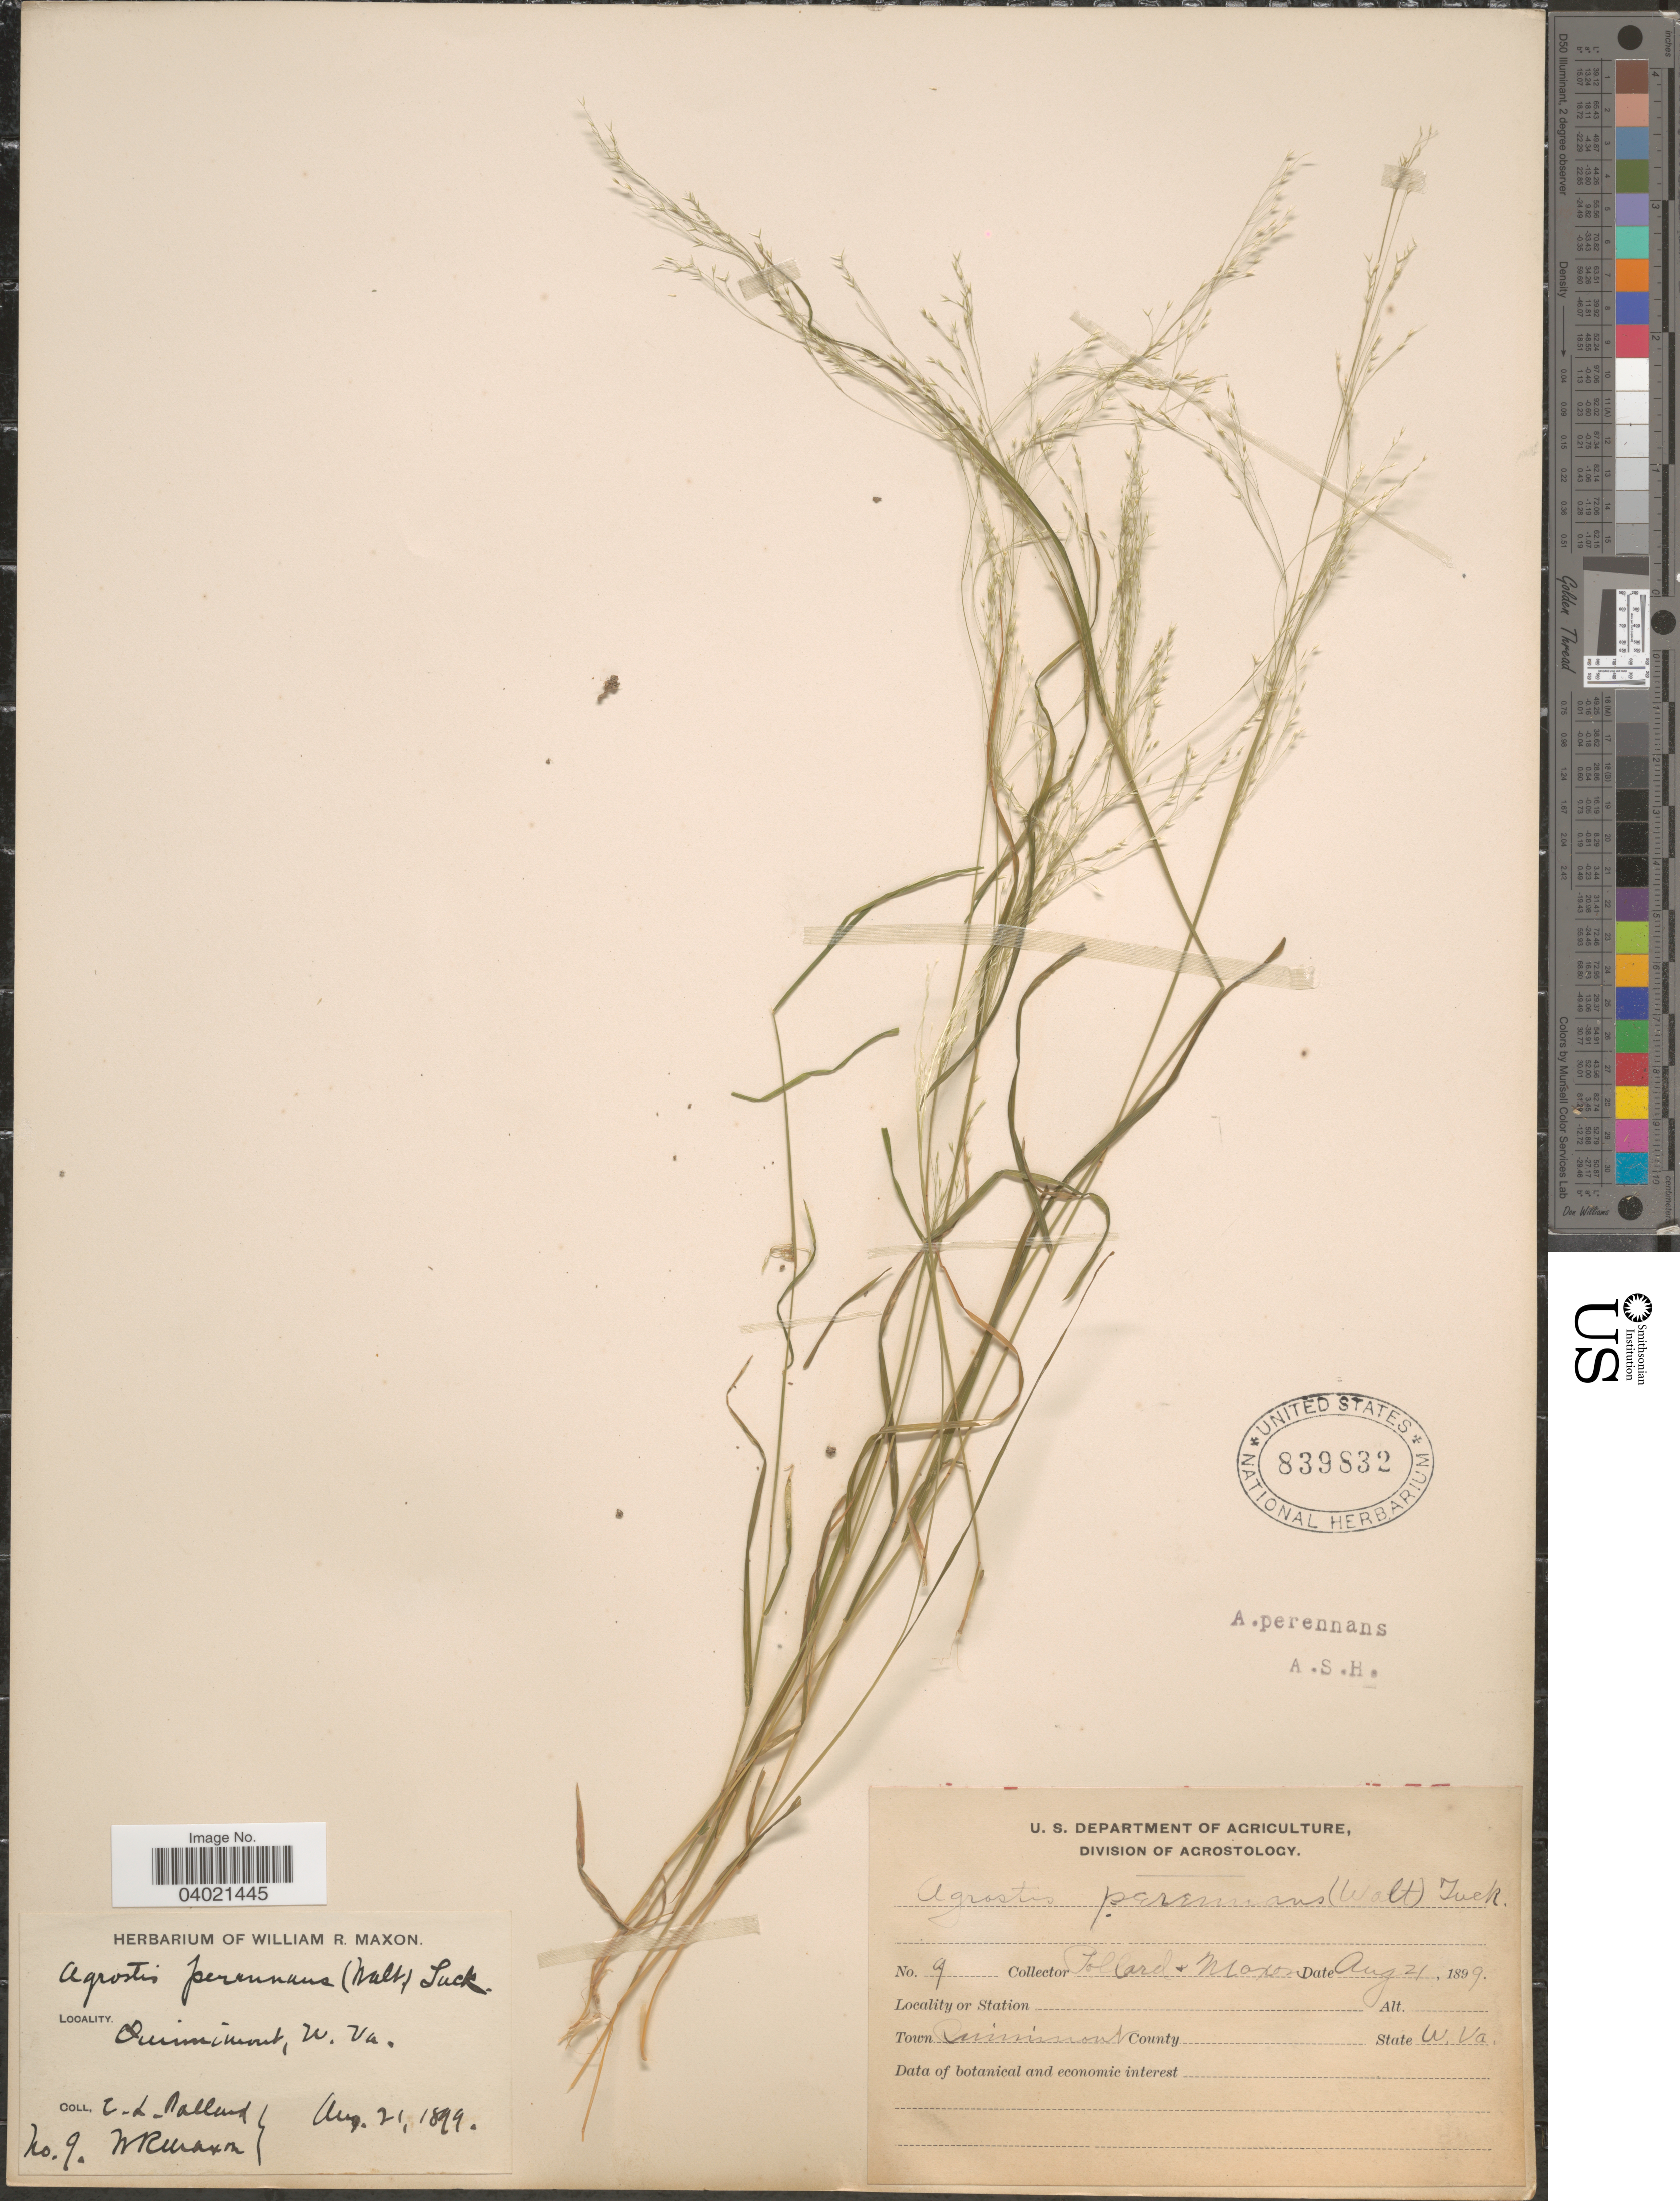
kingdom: Plantae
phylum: Tracheophyta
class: Liliopsida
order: Poales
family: Poaceae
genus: Agrostis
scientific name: Agrostis perennans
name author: (Walter) Tuck.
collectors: C. L. Pollard & W. R. Maxon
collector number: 9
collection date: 1899-08-21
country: United States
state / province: West Virginia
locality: Town Quinnimont.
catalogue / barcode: US 839832